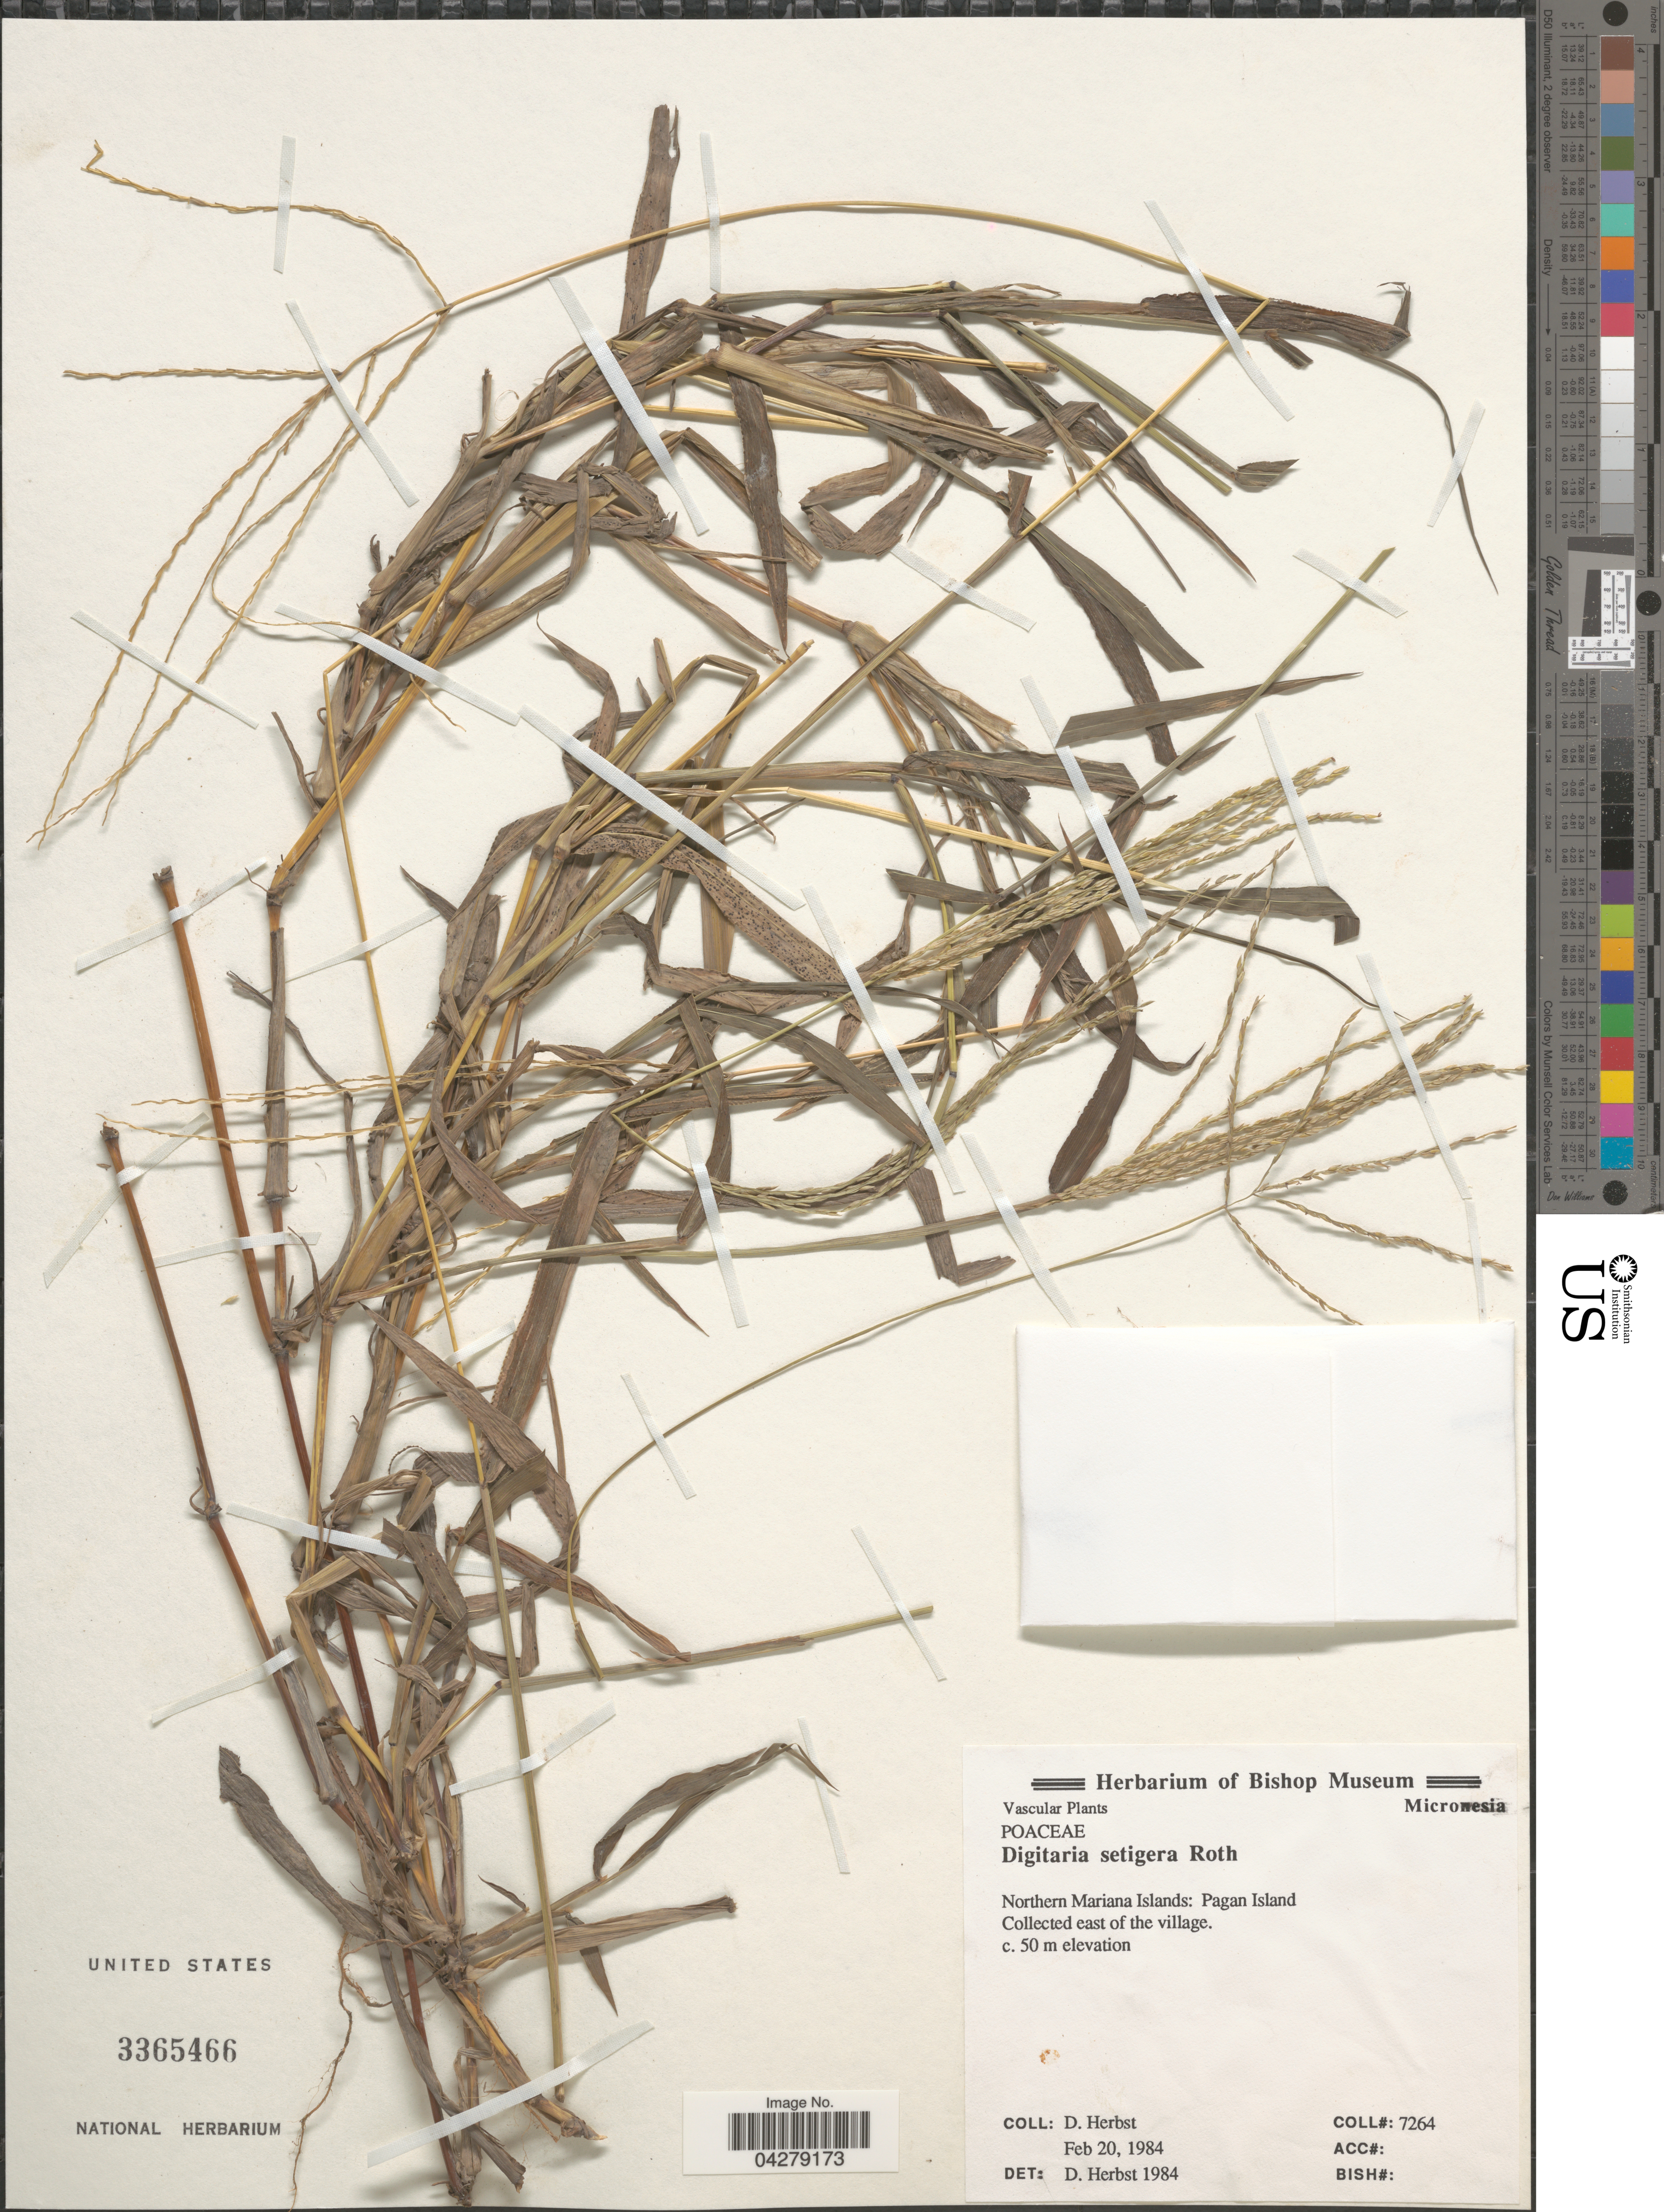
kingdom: Plantae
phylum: Tracheophyta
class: Liliopsida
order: Poales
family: Poaceae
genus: Digitaria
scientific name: Digitaria setigera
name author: Roth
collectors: D. Herbst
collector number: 7264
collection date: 1984-02-20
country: Northern Mariana Islands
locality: Pagan Island. East of the village.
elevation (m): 50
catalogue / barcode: US 3365466